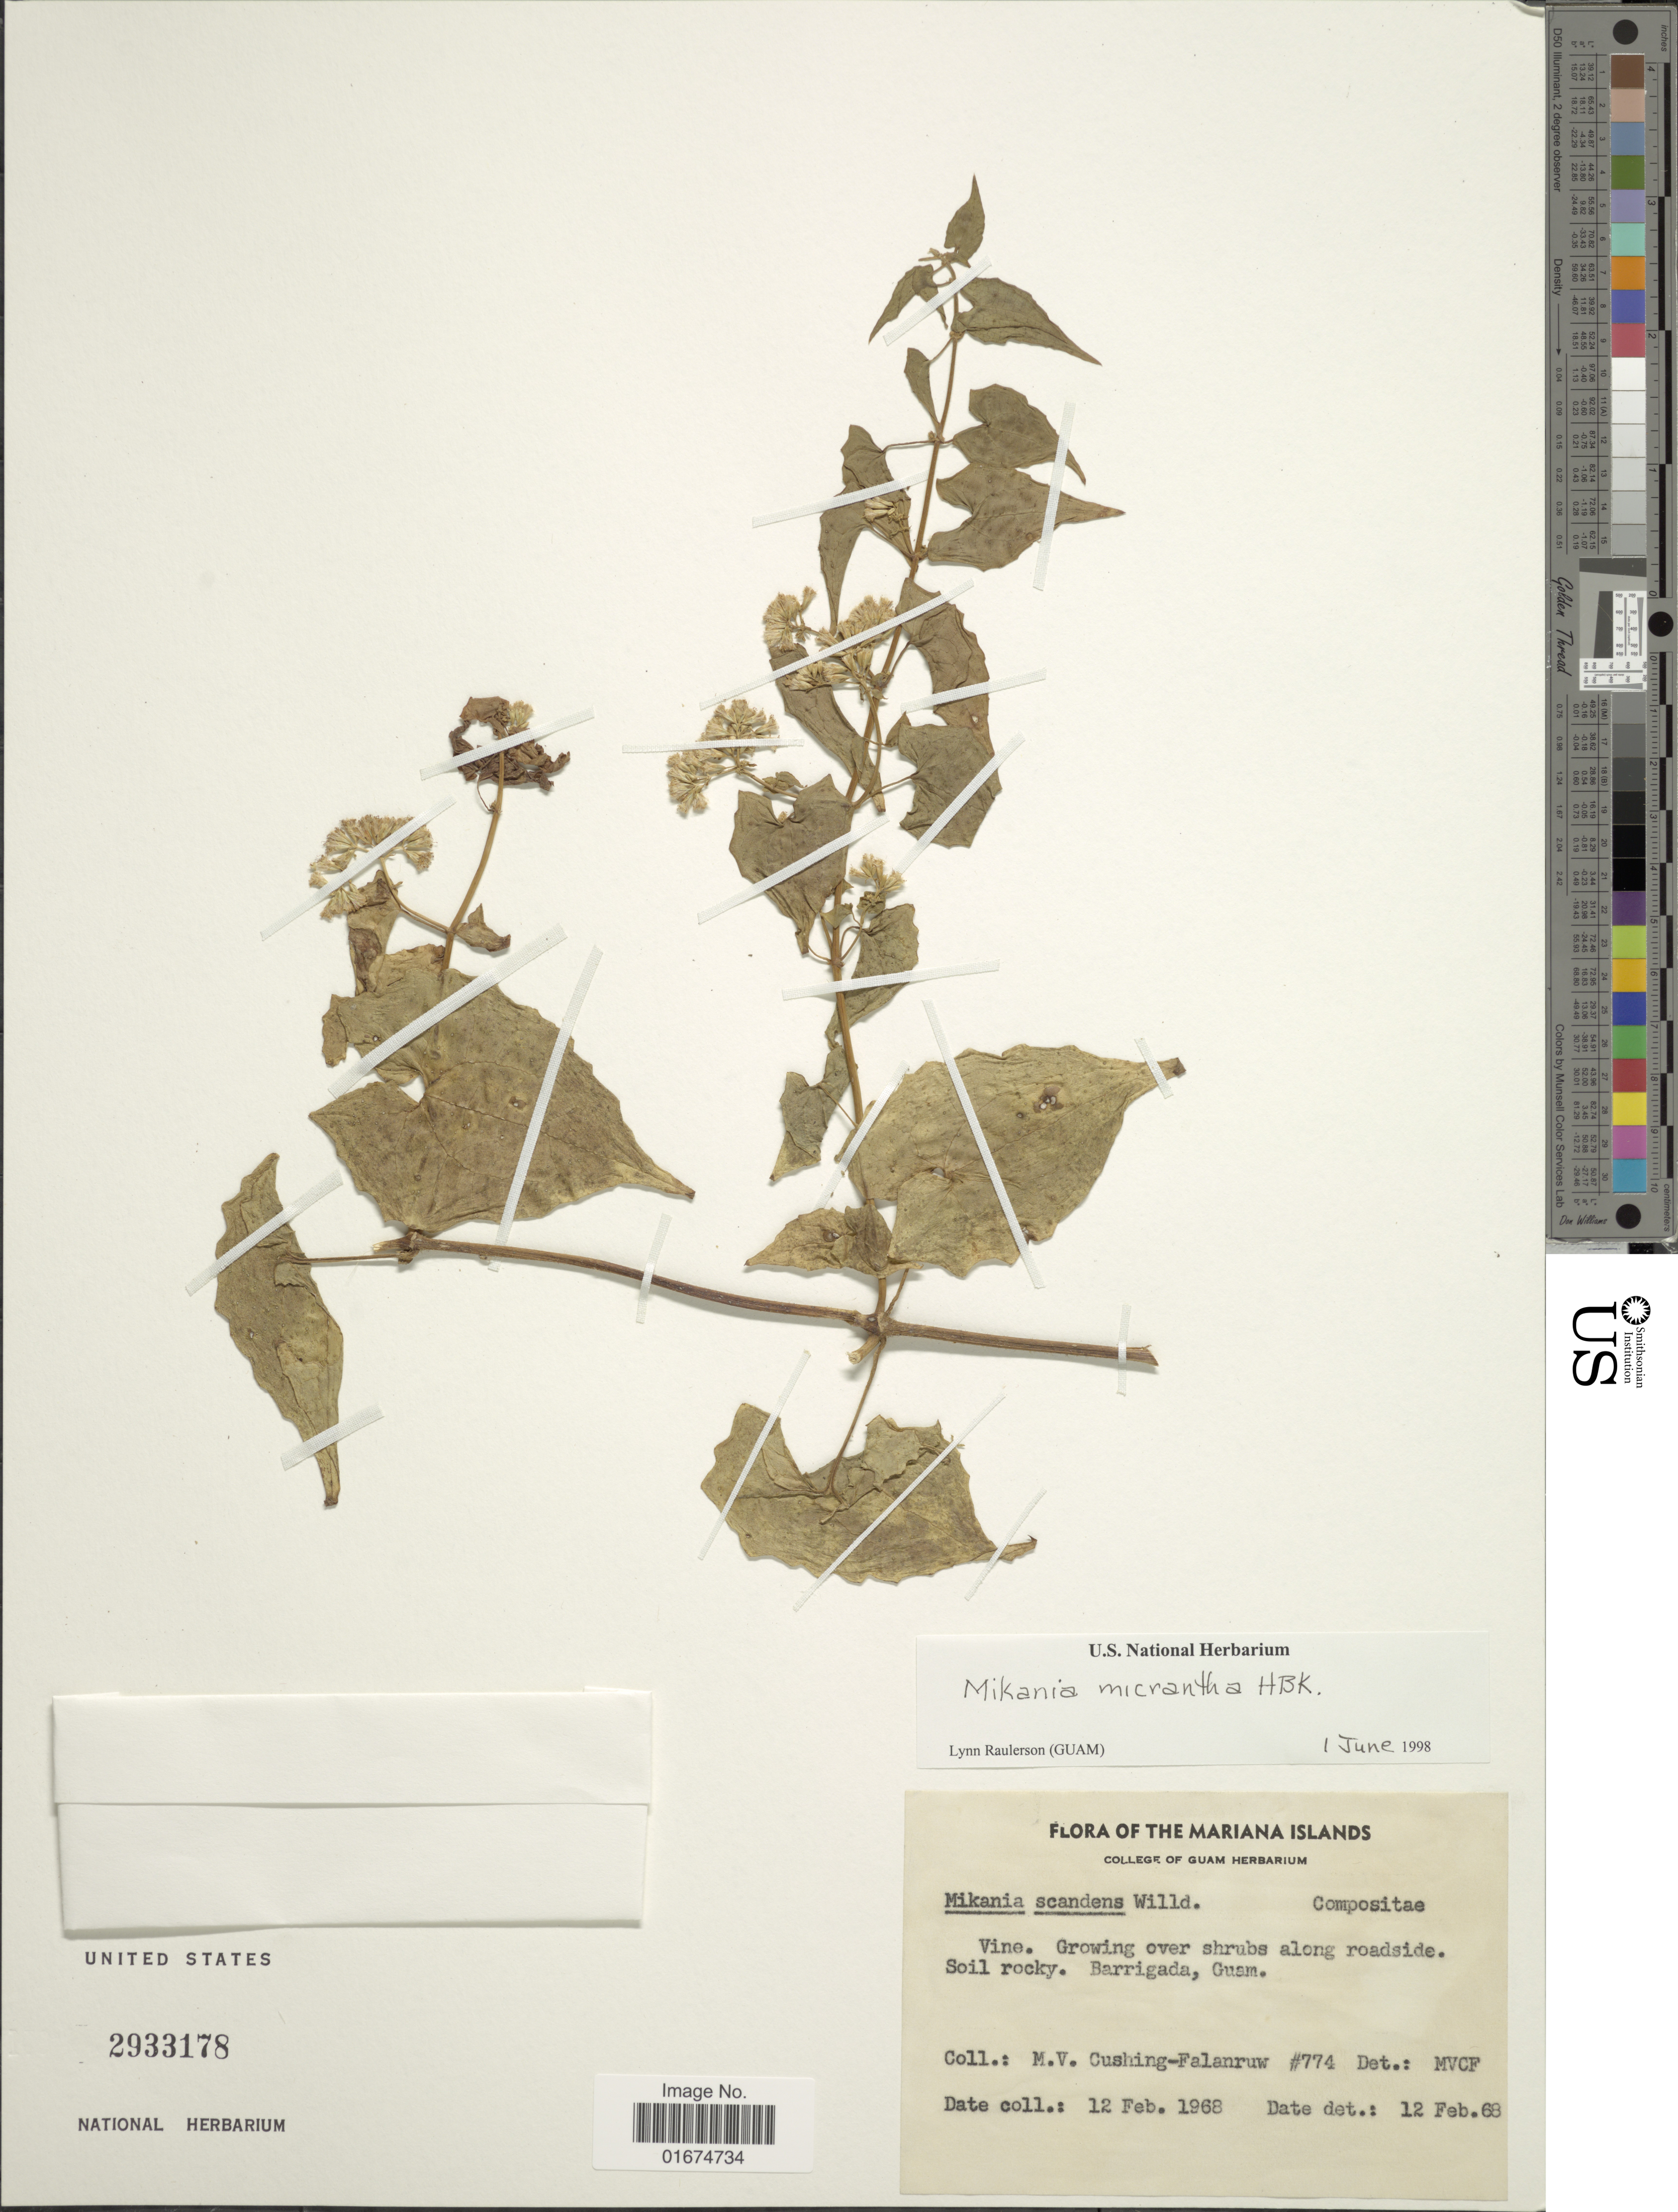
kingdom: Plantae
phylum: Tracheophyta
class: Magnoliopsida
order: Asterales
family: Asteraceae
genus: Mikania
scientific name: Mikania micrantha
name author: Kunth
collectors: M. V. Cushing & Falanruw, --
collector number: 774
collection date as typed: Transcribed d/m/y: 12/2/68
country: Guam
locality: Mariana Islands, Barrigada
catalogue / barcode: US 2933178